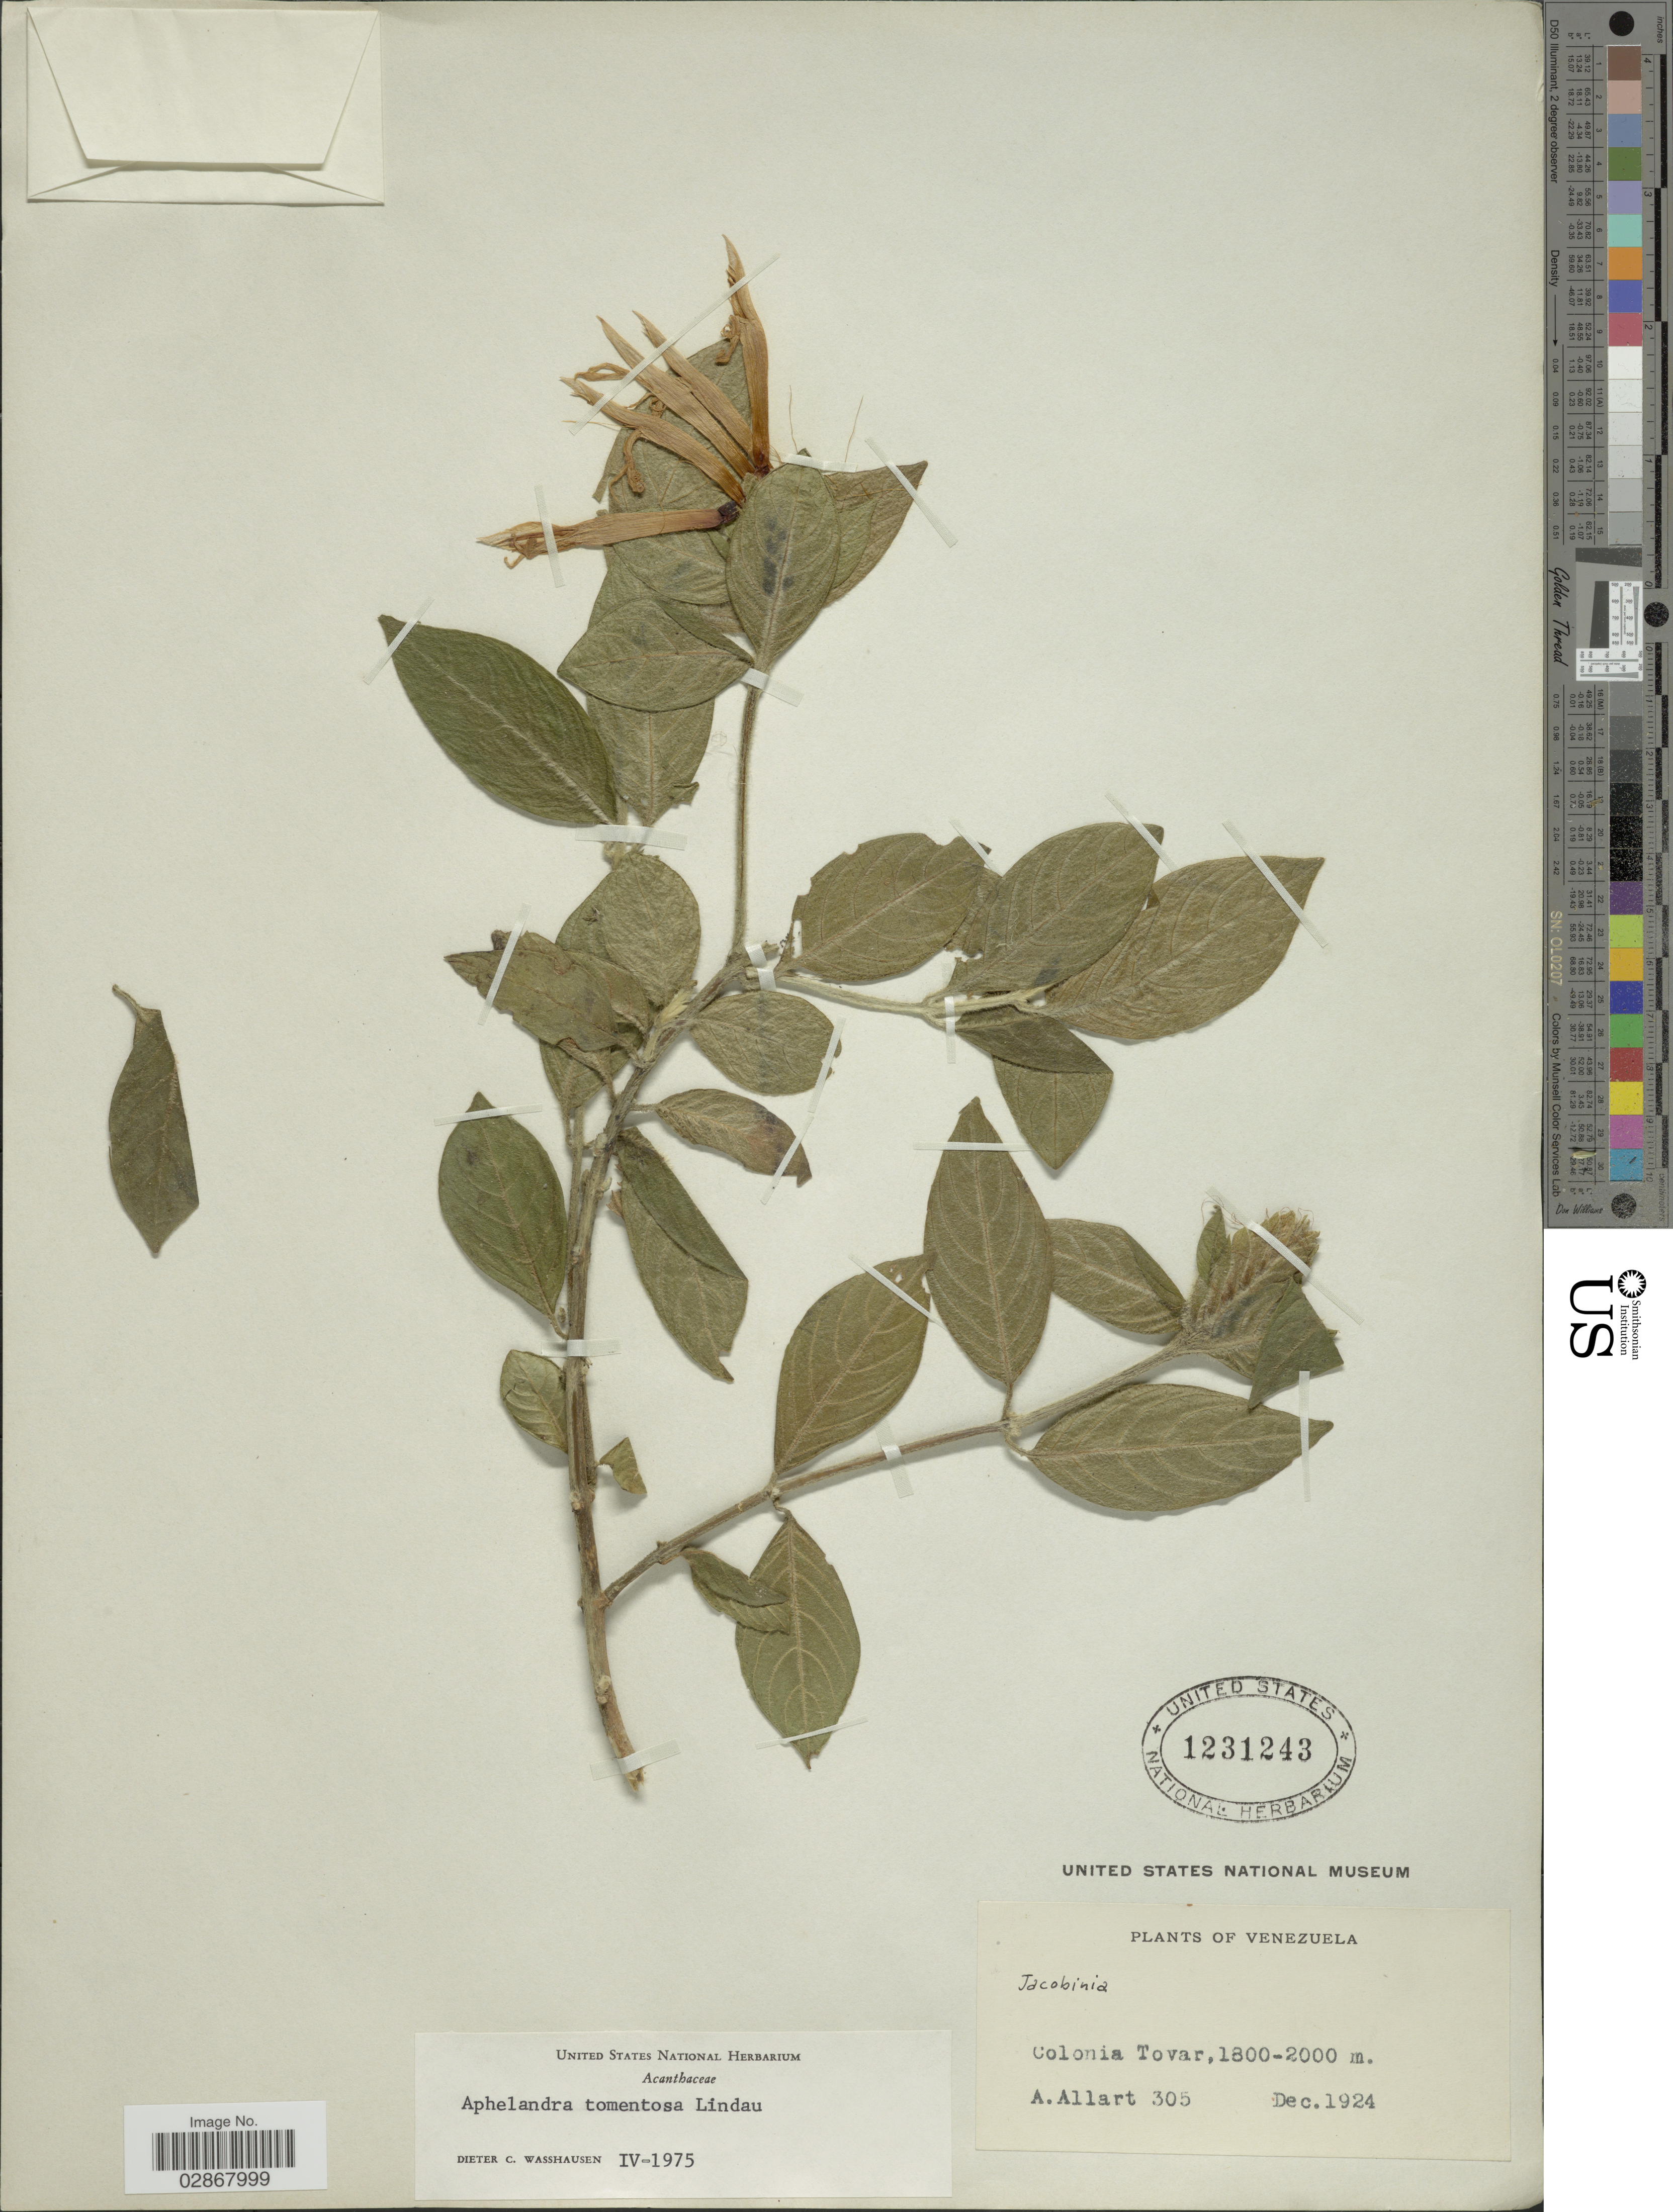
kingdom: Plantae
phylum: Tracheophyta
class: Magnoliopsida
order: Lamiales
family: Acanthaceae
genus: Aphelandra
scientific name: Aphelandra tomentosa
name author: Lindau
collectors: A. Allart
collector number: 305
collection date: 1924-12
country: Venezuela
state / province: Aragua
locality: Colonia Tovar.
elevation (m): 1800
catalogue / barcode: US 1231243